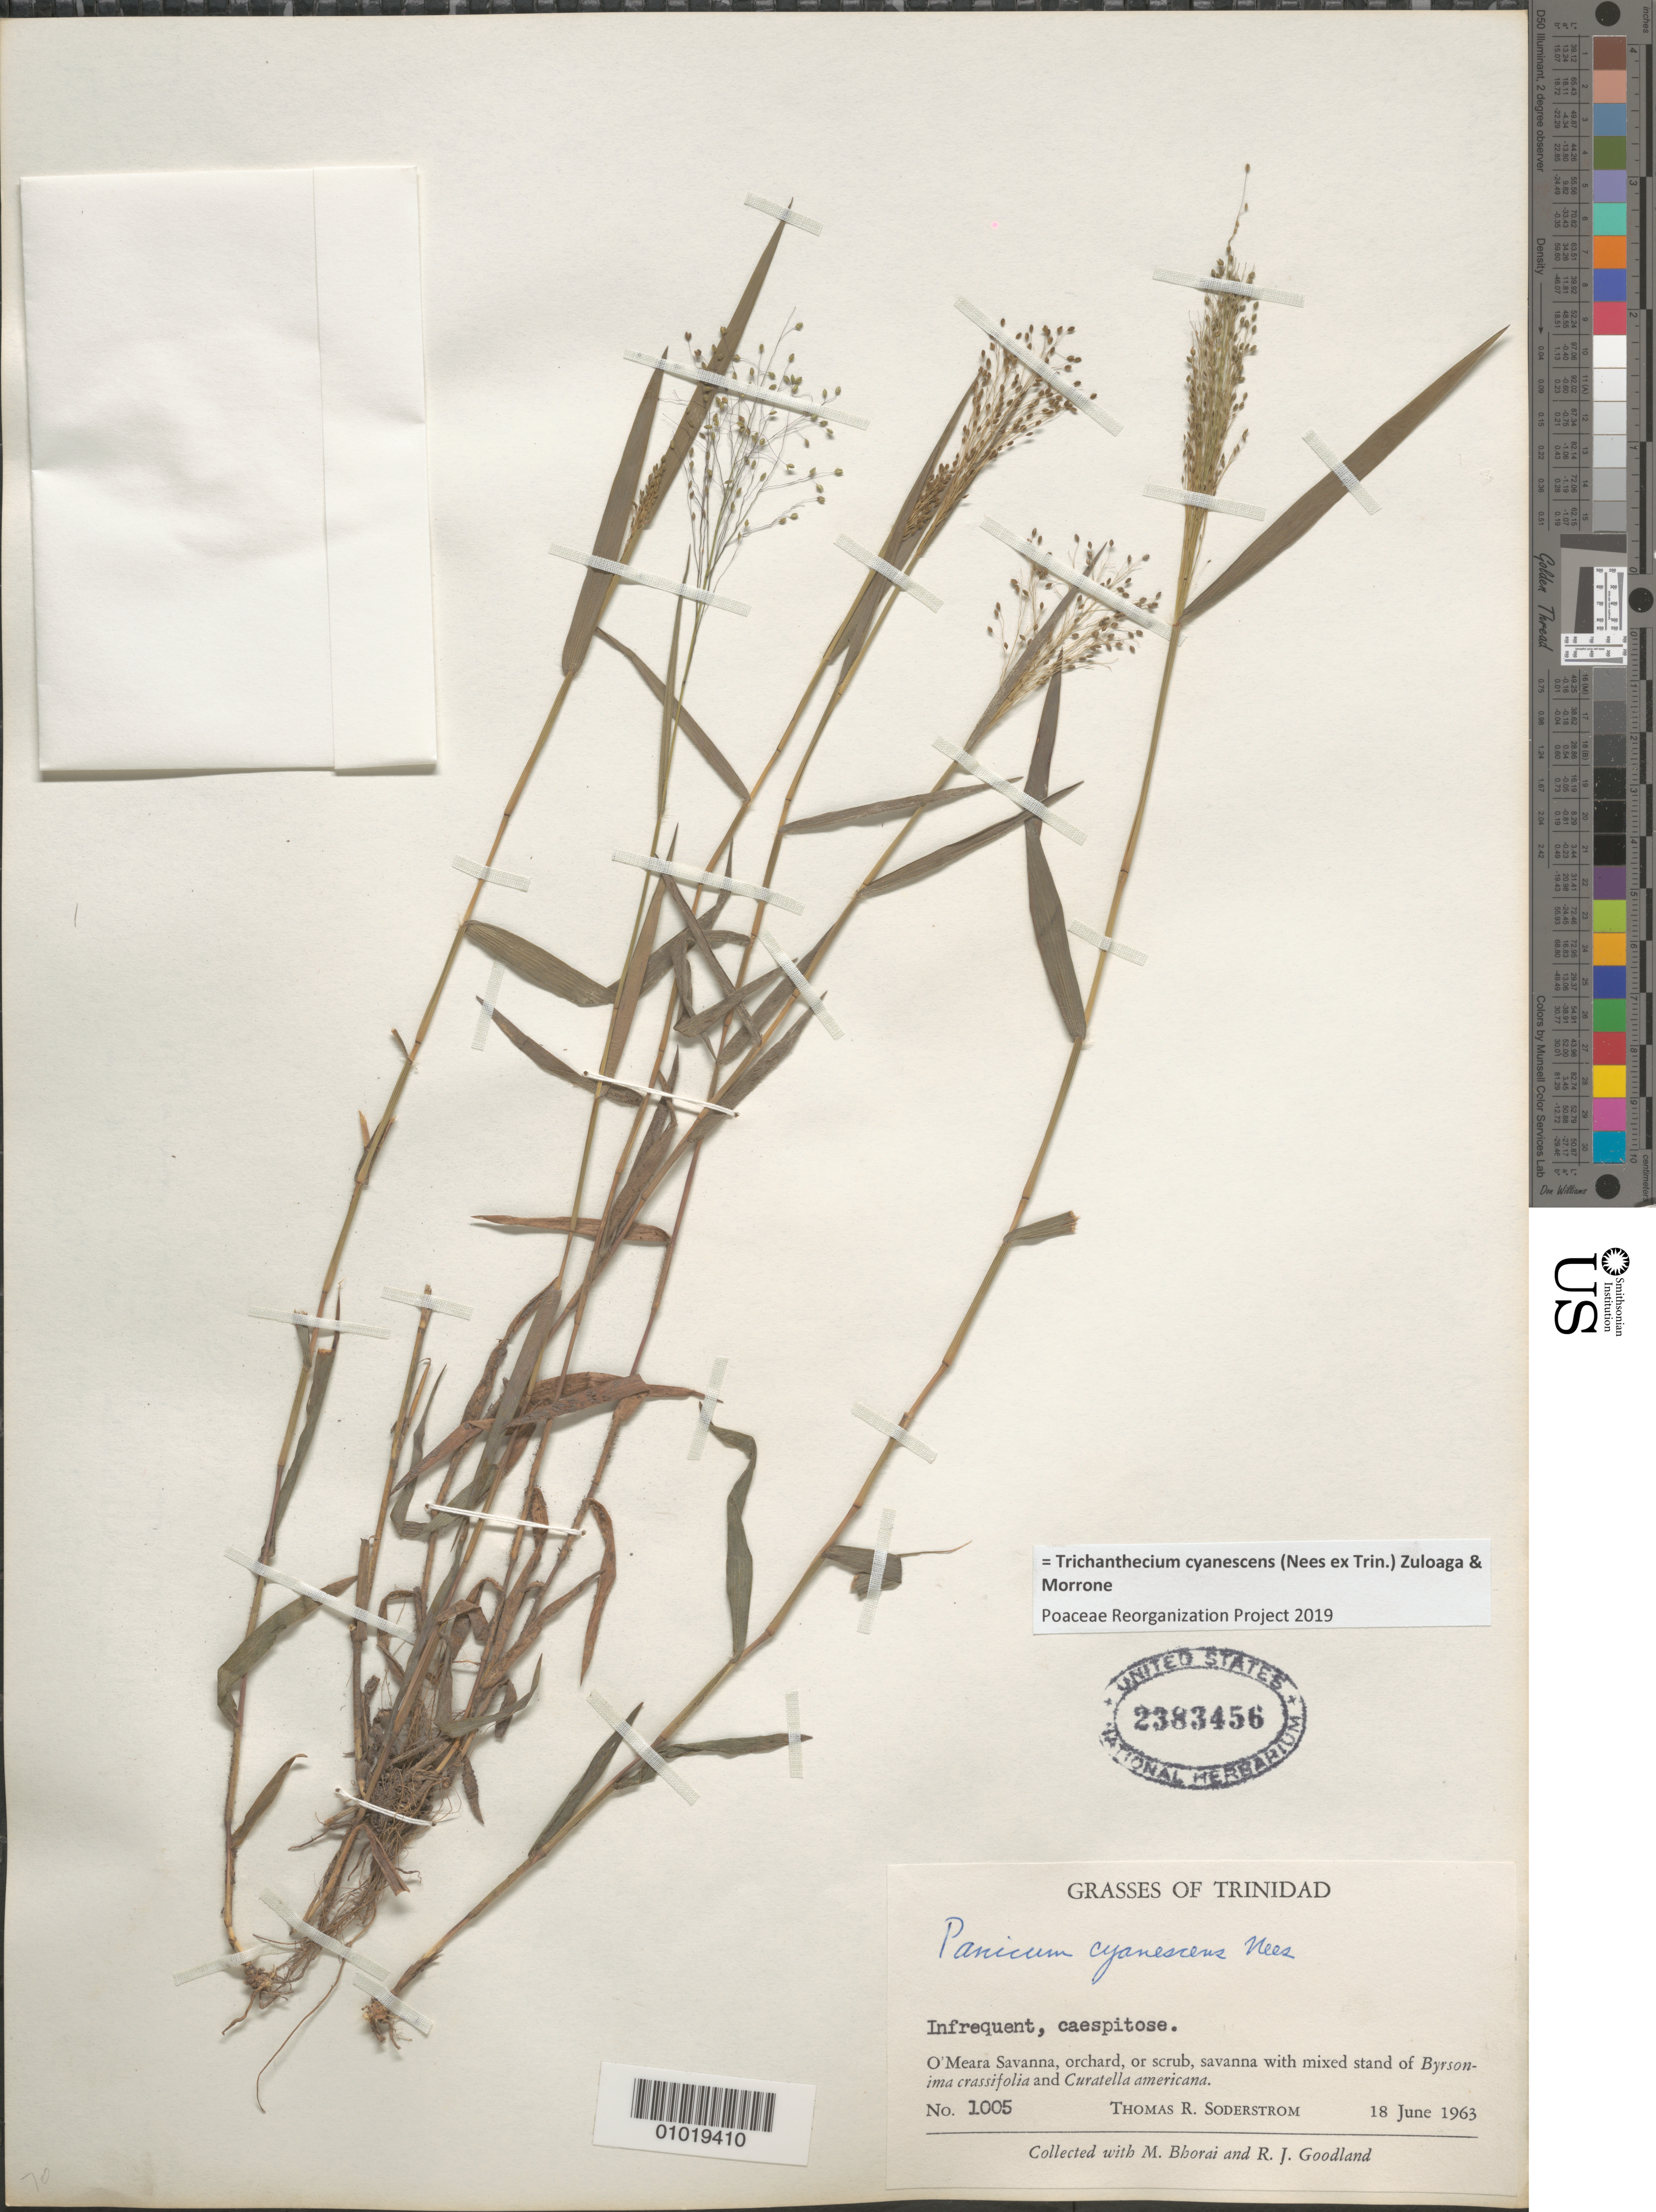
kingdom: Plantae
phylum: Tracheophyta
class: Liliopsida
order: Poales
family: Poaceae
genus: Panicum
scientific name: Panicum cyanescens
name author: Nees ex Trin.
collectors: T. R. Soderstrom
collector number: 1005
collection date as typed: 18 Jun 1963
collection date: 1963-06-18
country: Trinidad and Tobago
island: Trinidad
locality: O/Meara savanna,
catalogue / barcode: US 2383456